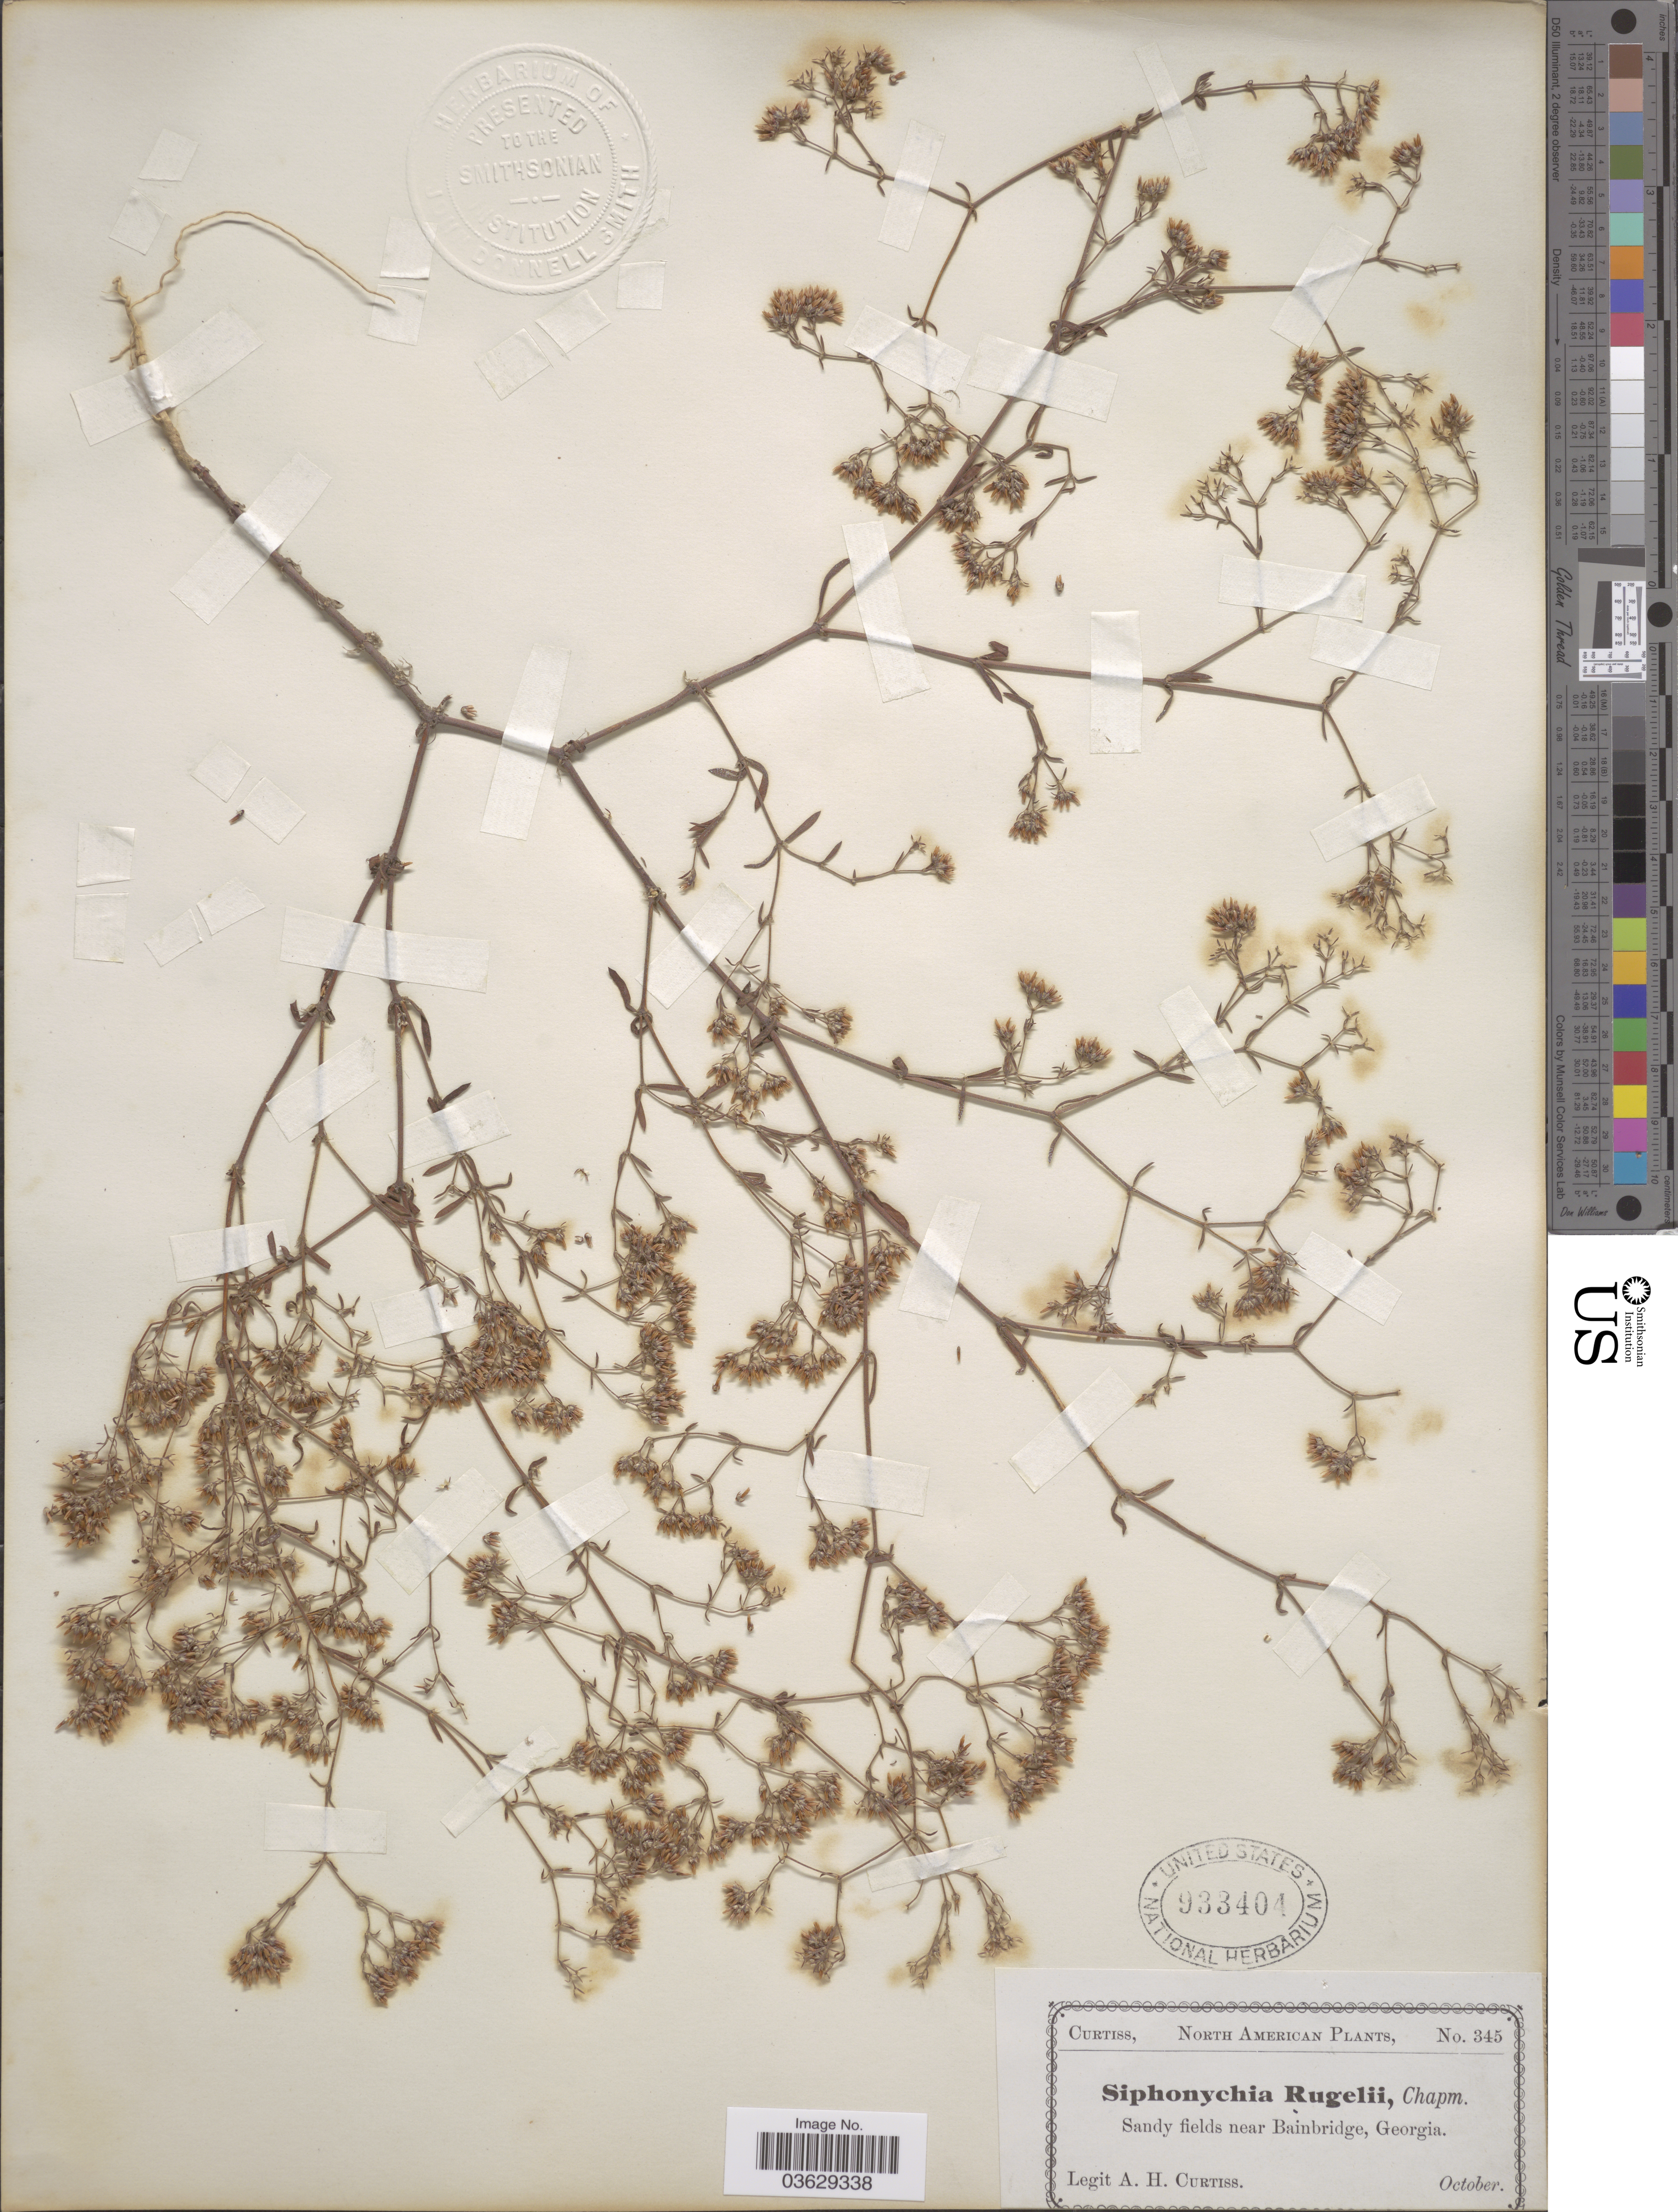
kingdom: Plantae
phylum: Tracheophyta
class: Magnoliopsida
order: Caryophyllales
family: Caryophyllaceae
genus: Paronychia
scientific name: Paronychia rugelii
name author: (Chapm.) Shuttlew. ex Chapm.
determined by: Strong, Mark T., (BOT), Smithsonian Institution - National Museum of Natural History (UNITED STATES)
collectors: A. H. Curtiss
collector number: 345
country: United States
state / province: Georgia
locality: Sandy fields near Bainbridge.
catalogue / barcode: US 933404